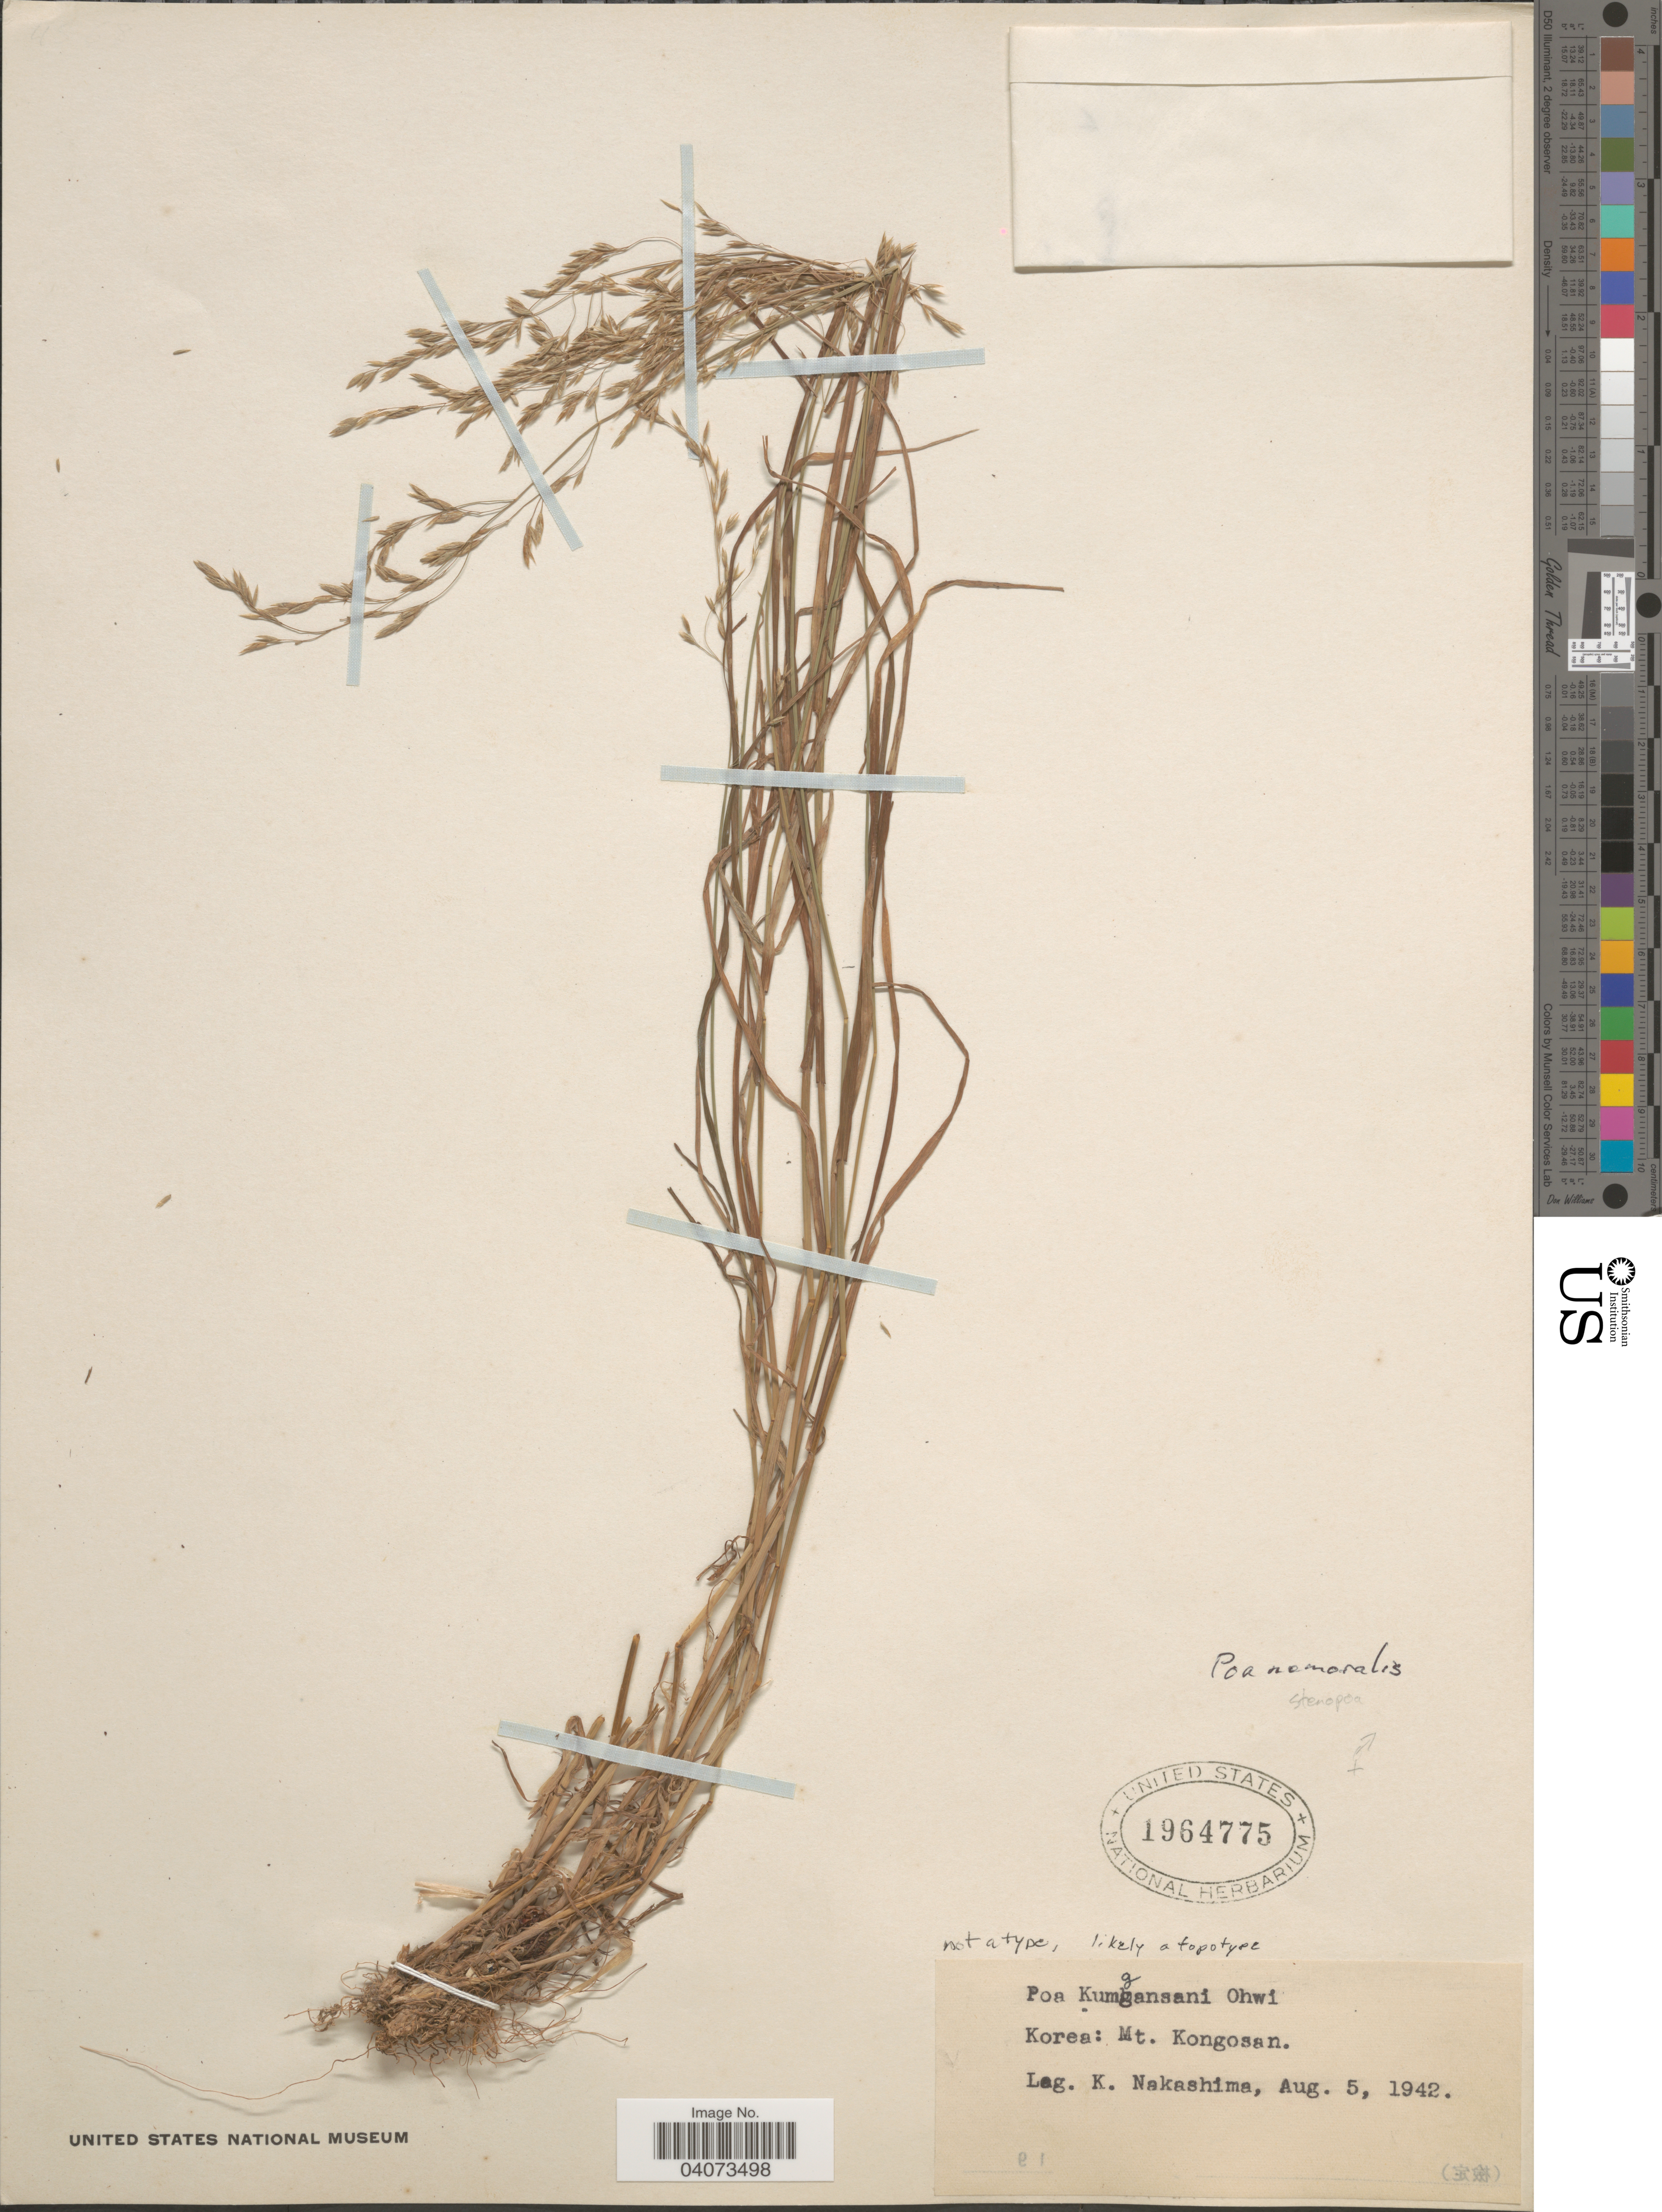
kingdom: Plantae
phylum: Tracheophyta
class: Liliopsida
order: Poales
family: Poaceae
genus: Poa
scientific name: Poa kumgansani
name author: Ohwi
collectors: K. Nakashima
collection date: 1942-08-05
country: North Korea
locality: Mt. Kongosan.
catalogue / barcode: US 1964775